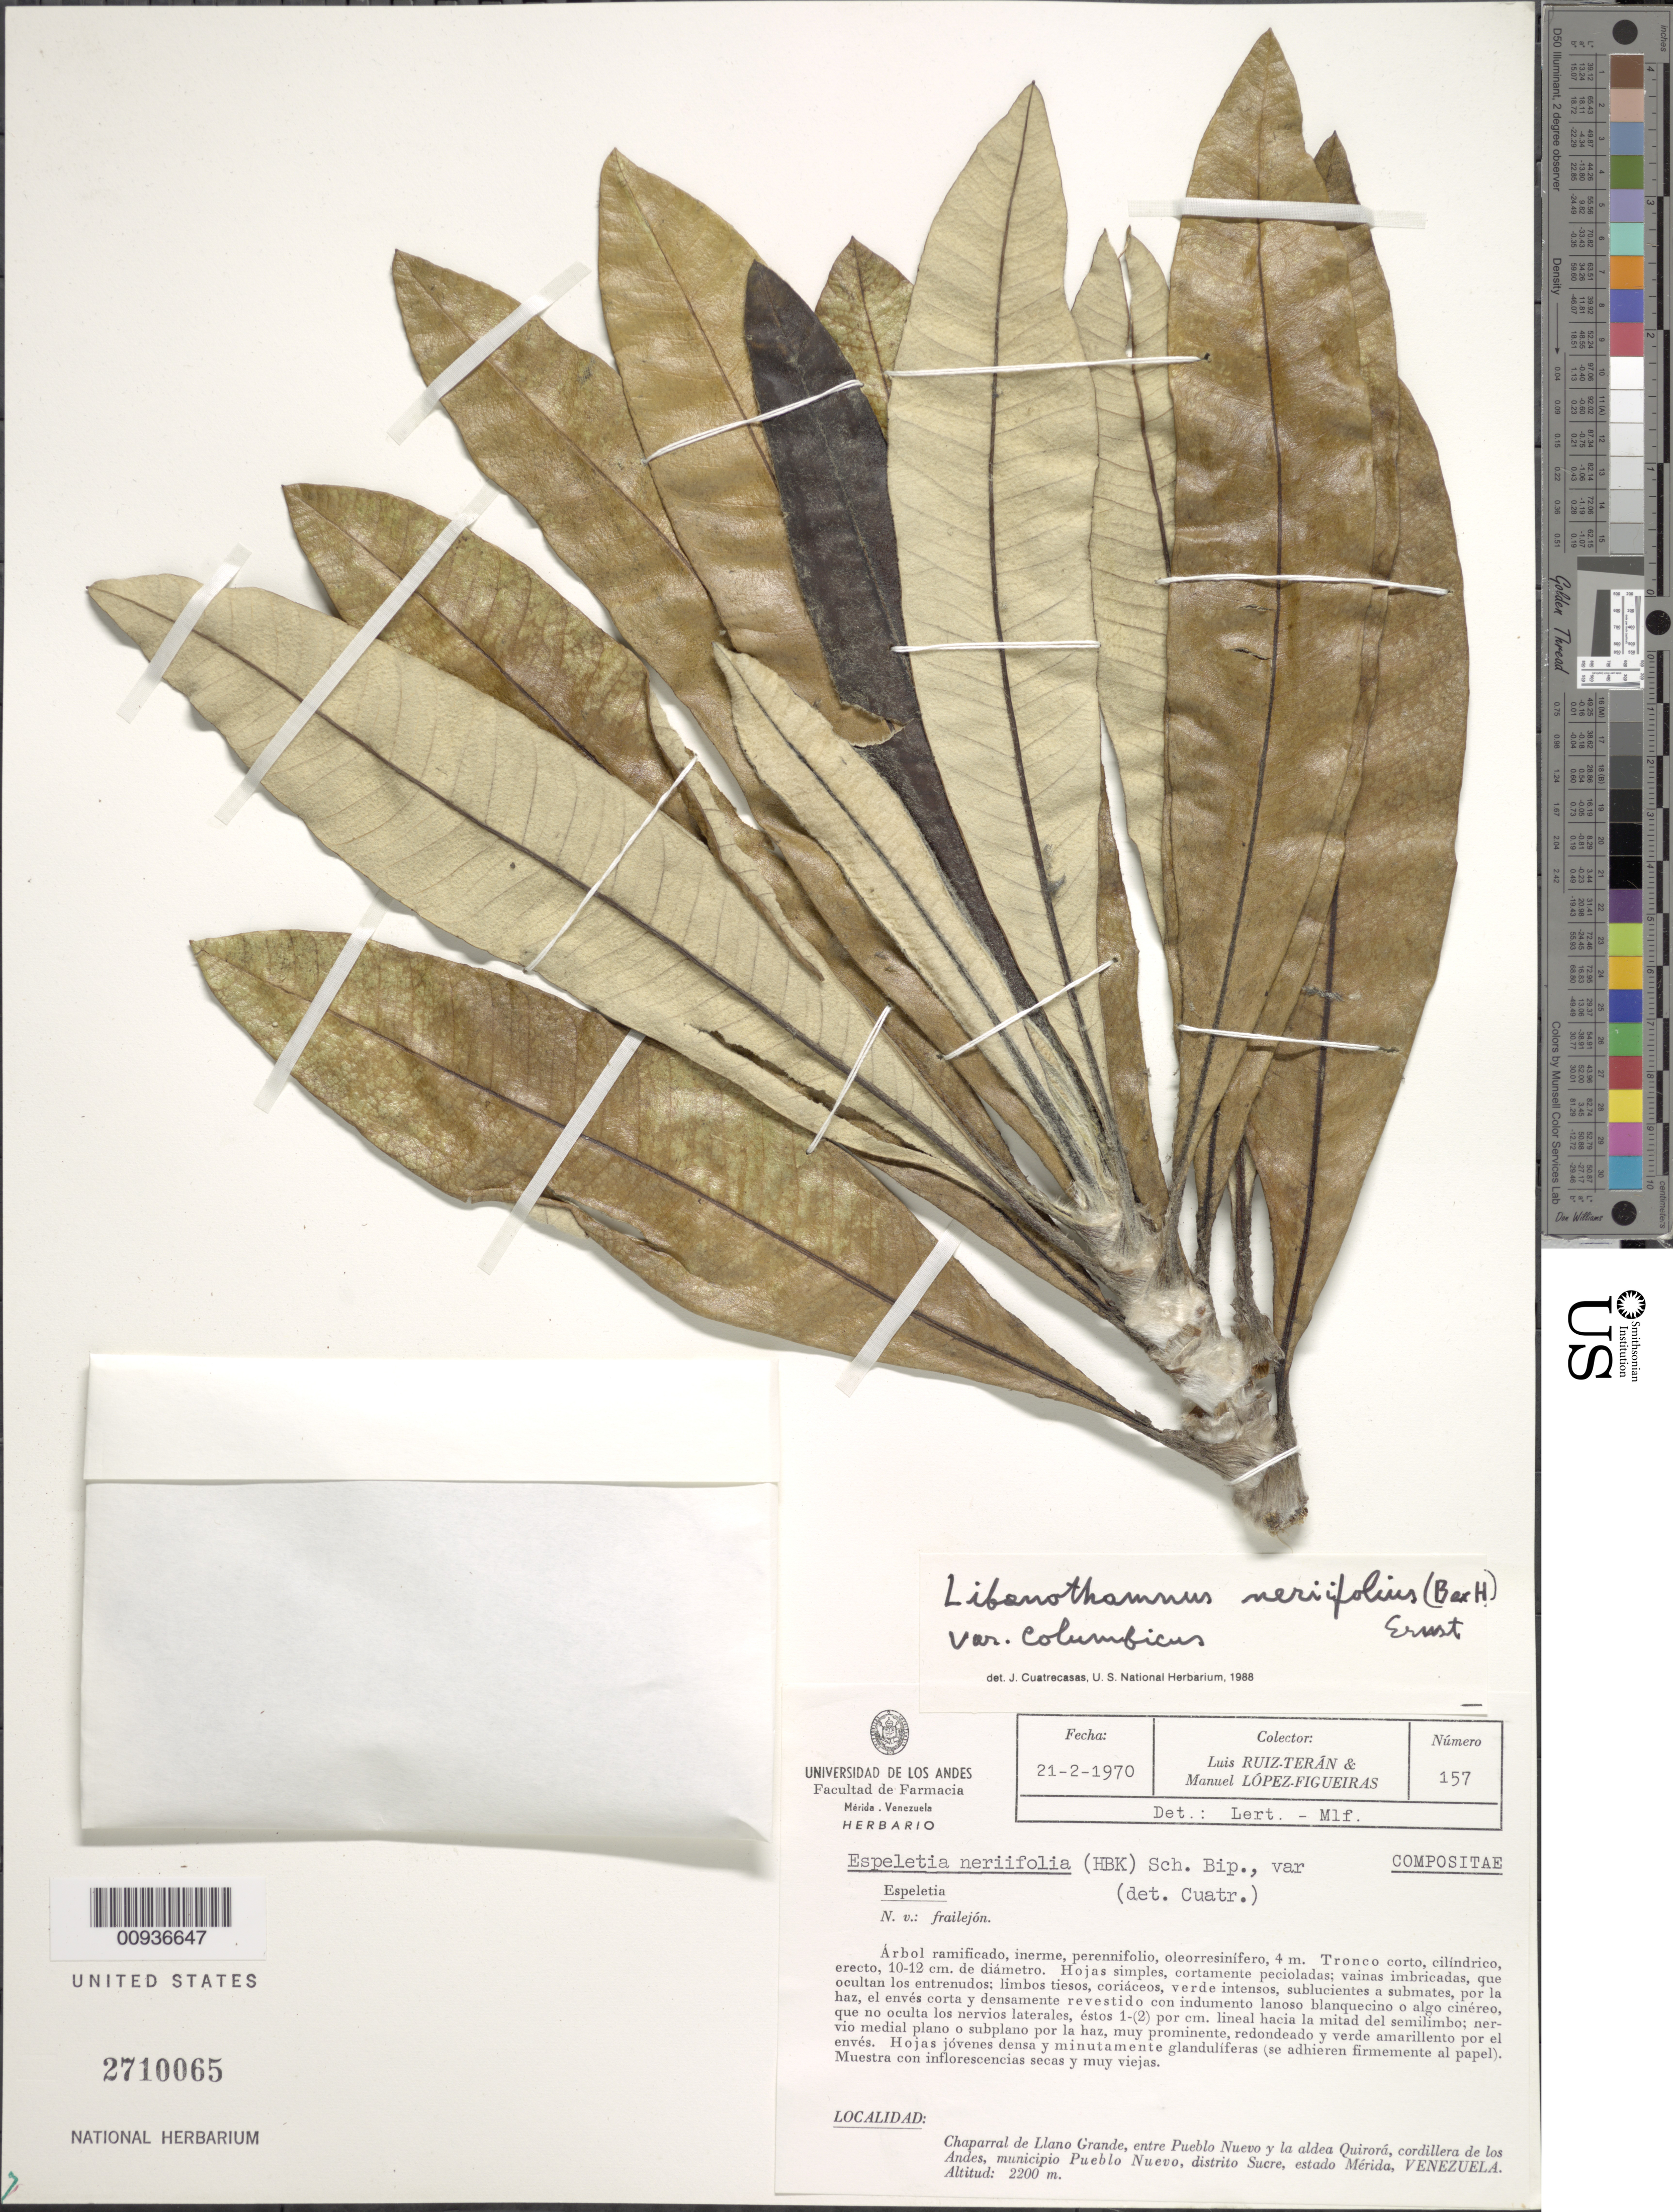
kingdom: Plantae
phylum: Tracheophyta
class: Magnoliopsida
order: Asterales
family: Asteraceae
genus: Libanothamnus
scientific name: Libanothamnus neriifolius var. columbicus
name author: (Cuatrec.) Cuatrec.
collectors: L. Teran & M. López Figueiras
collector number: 157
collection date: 1970-02-21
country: Venezuela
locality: Chaparral de Llano Grande, entre Pueblo Nuevo y la aldea Quirora, Cordillera de los Andes, Municipio Pueblo Nuevo, Distrito Sucre, Estado Merida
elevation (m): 2200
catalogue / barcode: US 2710065